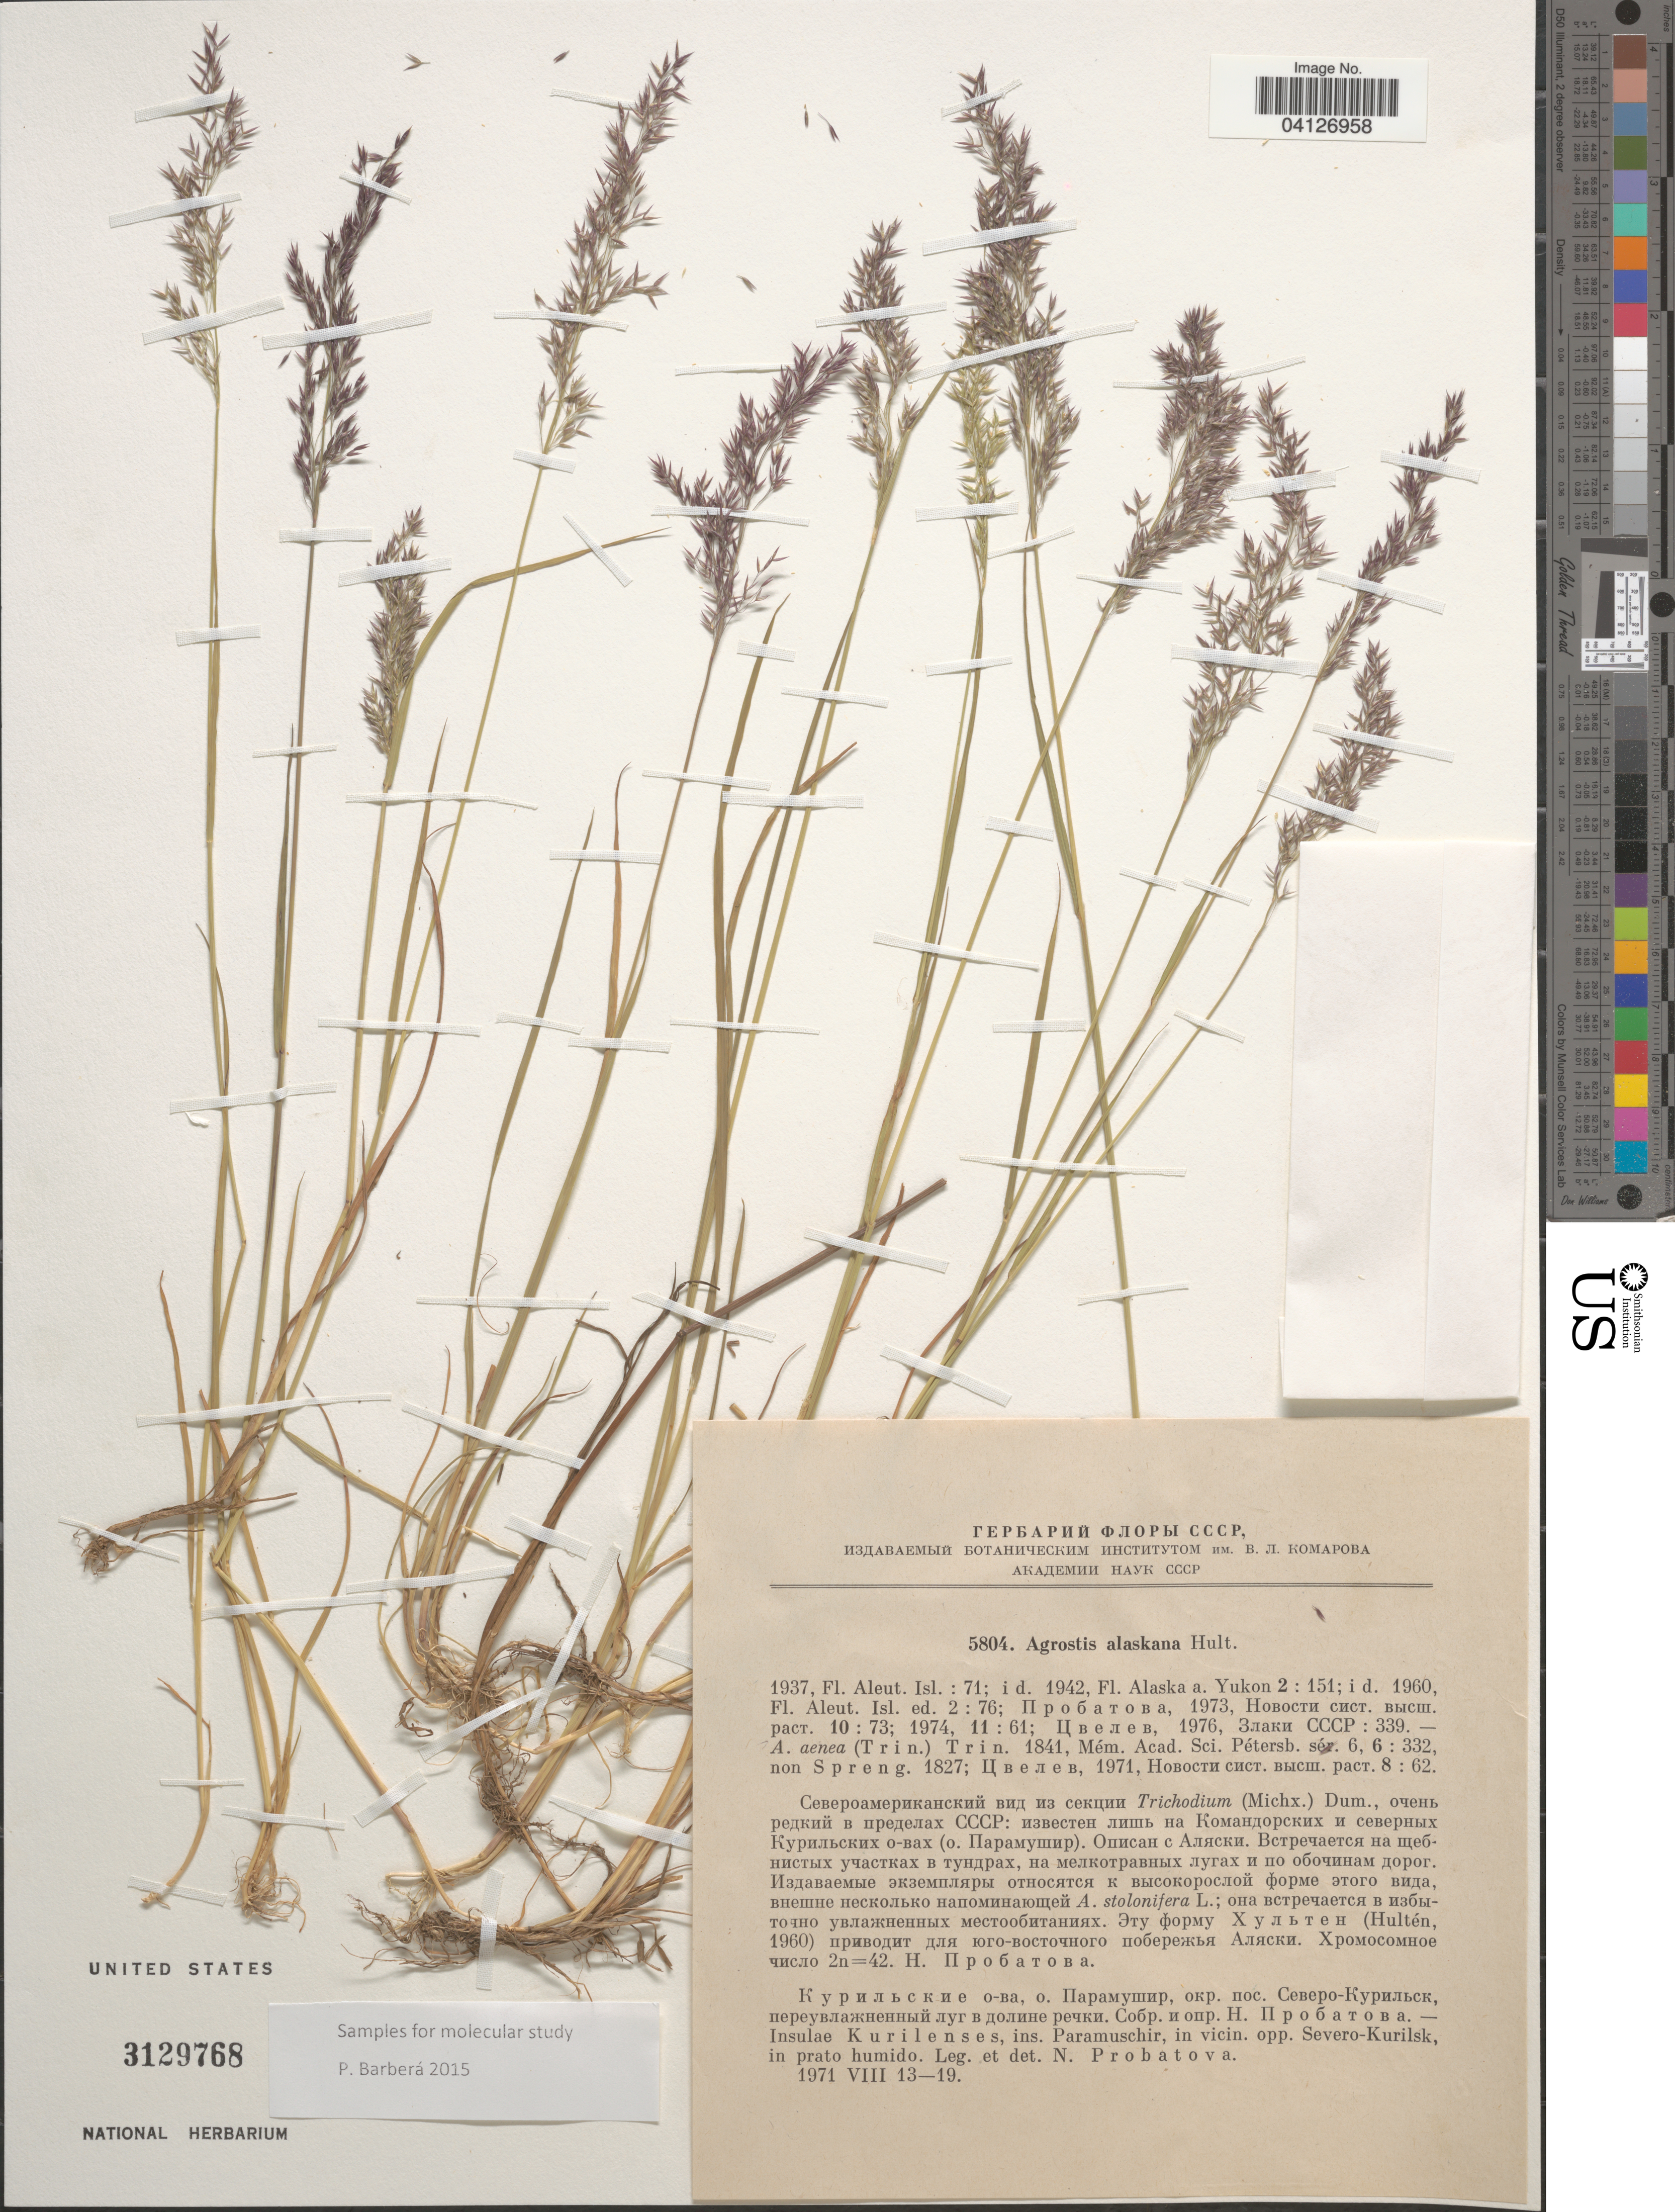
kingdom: Plantae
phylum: Tracheophyta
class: Liliopsida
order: Poales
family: Poaceae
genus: Agrostis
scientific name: Agrostis alaskana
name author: Hultén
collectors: N. S. Probatova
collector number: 5804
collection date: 1971-08-13/1971-08-19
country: Russian Federation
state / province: Sakhalin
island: Kuril Is.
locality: Ins. Paramuschir, in vicin. opp. Severo-Kurilsk.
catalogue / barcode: US 3129768